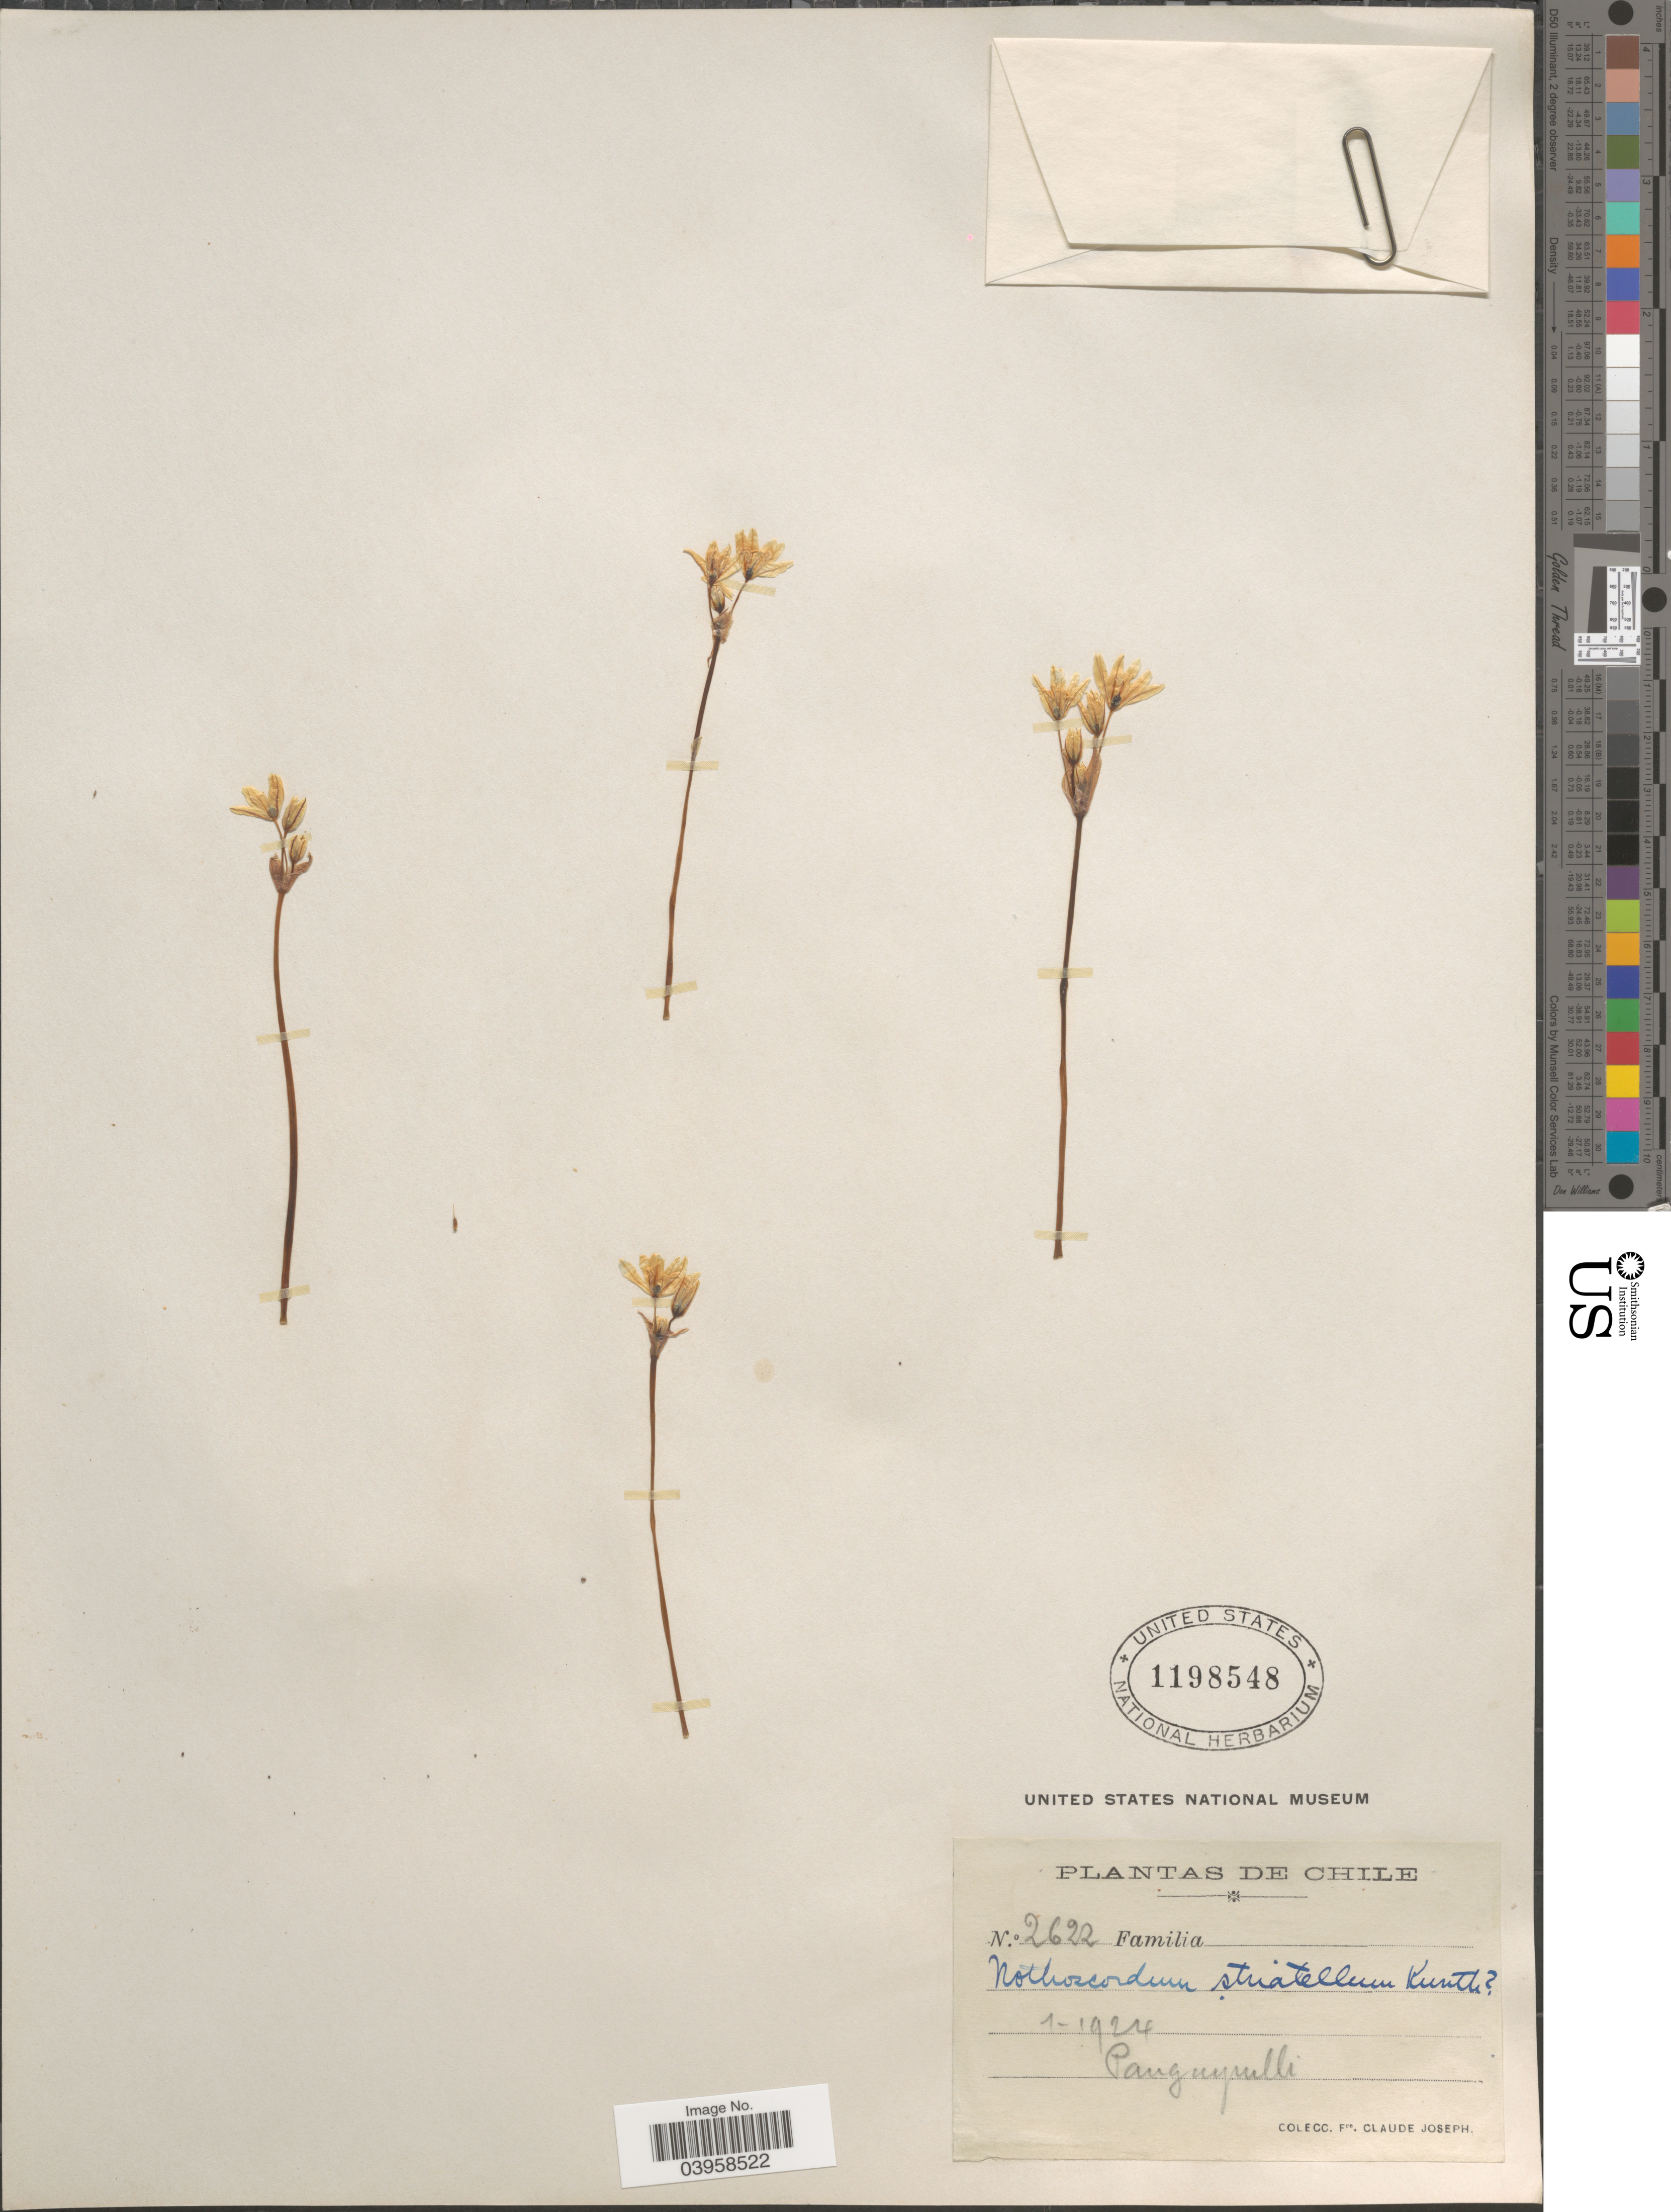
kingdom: Plantae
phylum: Tracheophyta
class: Liliopsida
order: Asparagales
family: Amaryllidaceae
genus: Nothoscordum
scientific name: Nothoscordum striatellum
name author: (Lindl.) Kunth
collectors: Bro. Claude-Joseph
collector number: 2622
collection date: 1924-01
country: Chile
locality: Panguipulli.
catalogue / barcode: US 1198548